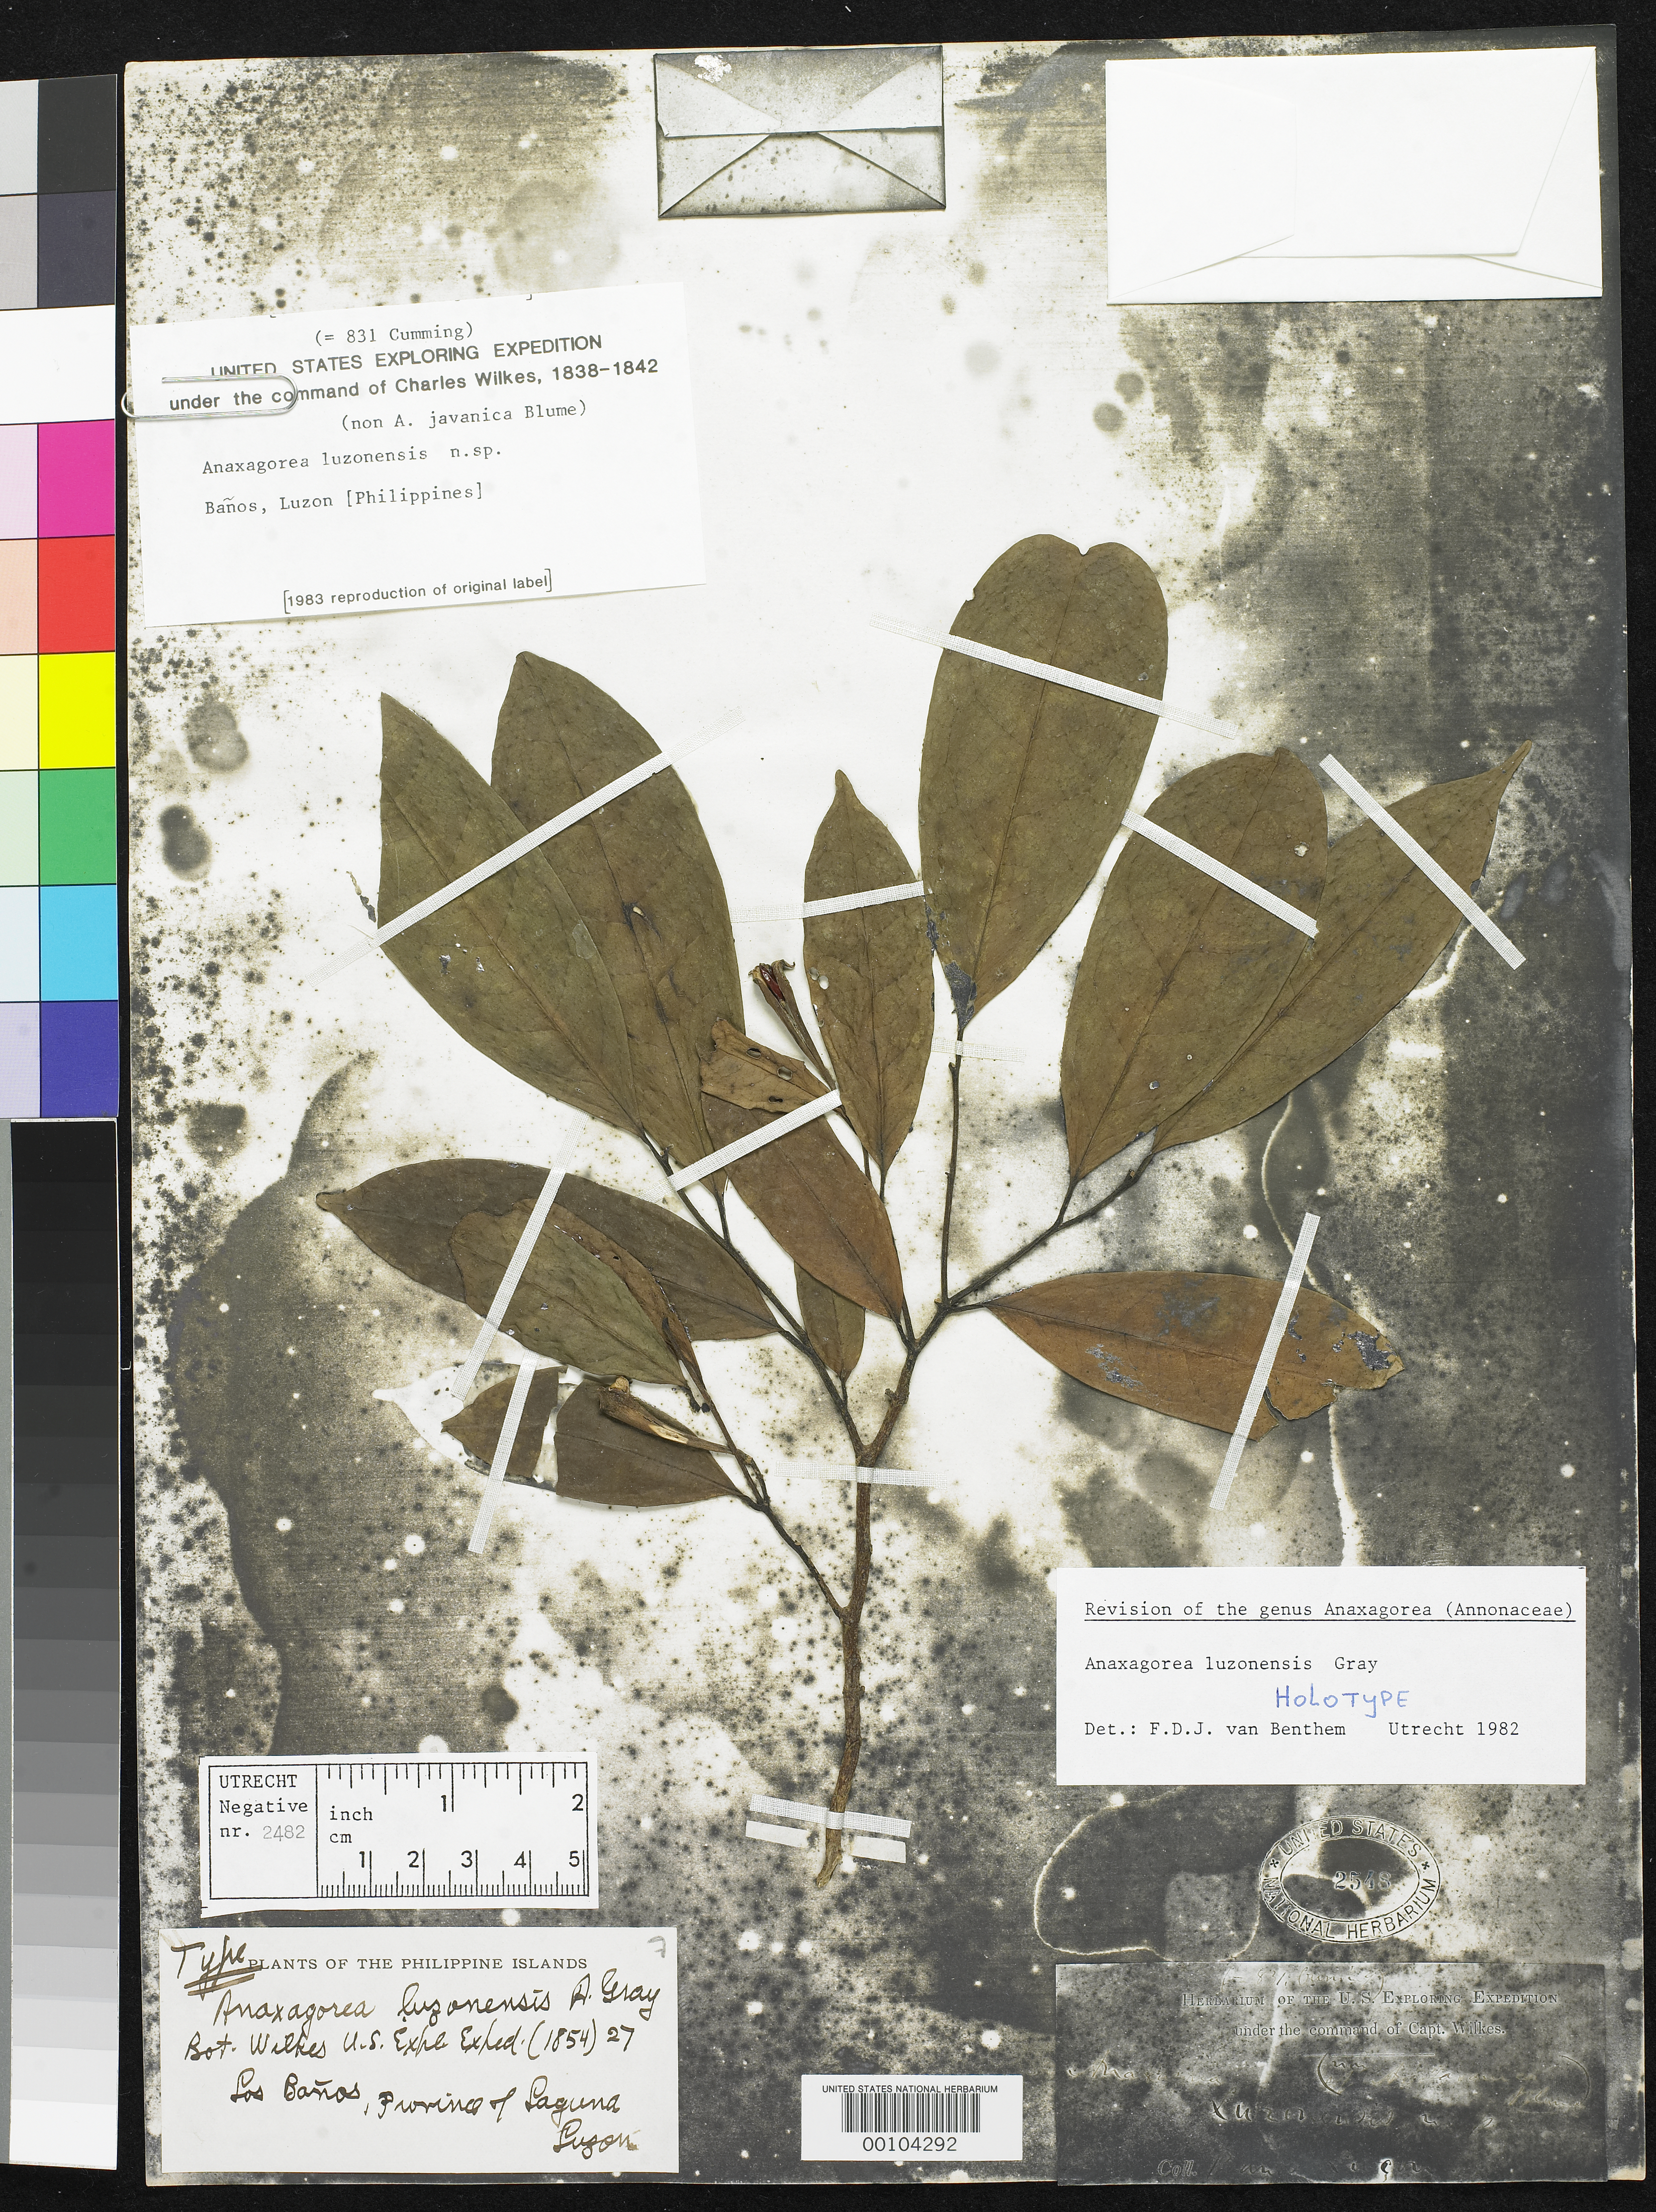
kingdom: Plantae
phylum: Tracheophyta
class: Magnoliopsida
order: Magnoliales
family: Annonaceae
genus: Anaxagorea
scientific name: Anaxagorea luzonensis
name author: A. Gray in Wilkes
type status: Holotype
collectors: Wilkes Explor. Exped.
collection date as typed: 1839 to -- --- 1842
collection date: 1839/1842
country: Philippines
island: Luzon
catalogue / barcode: US 2548